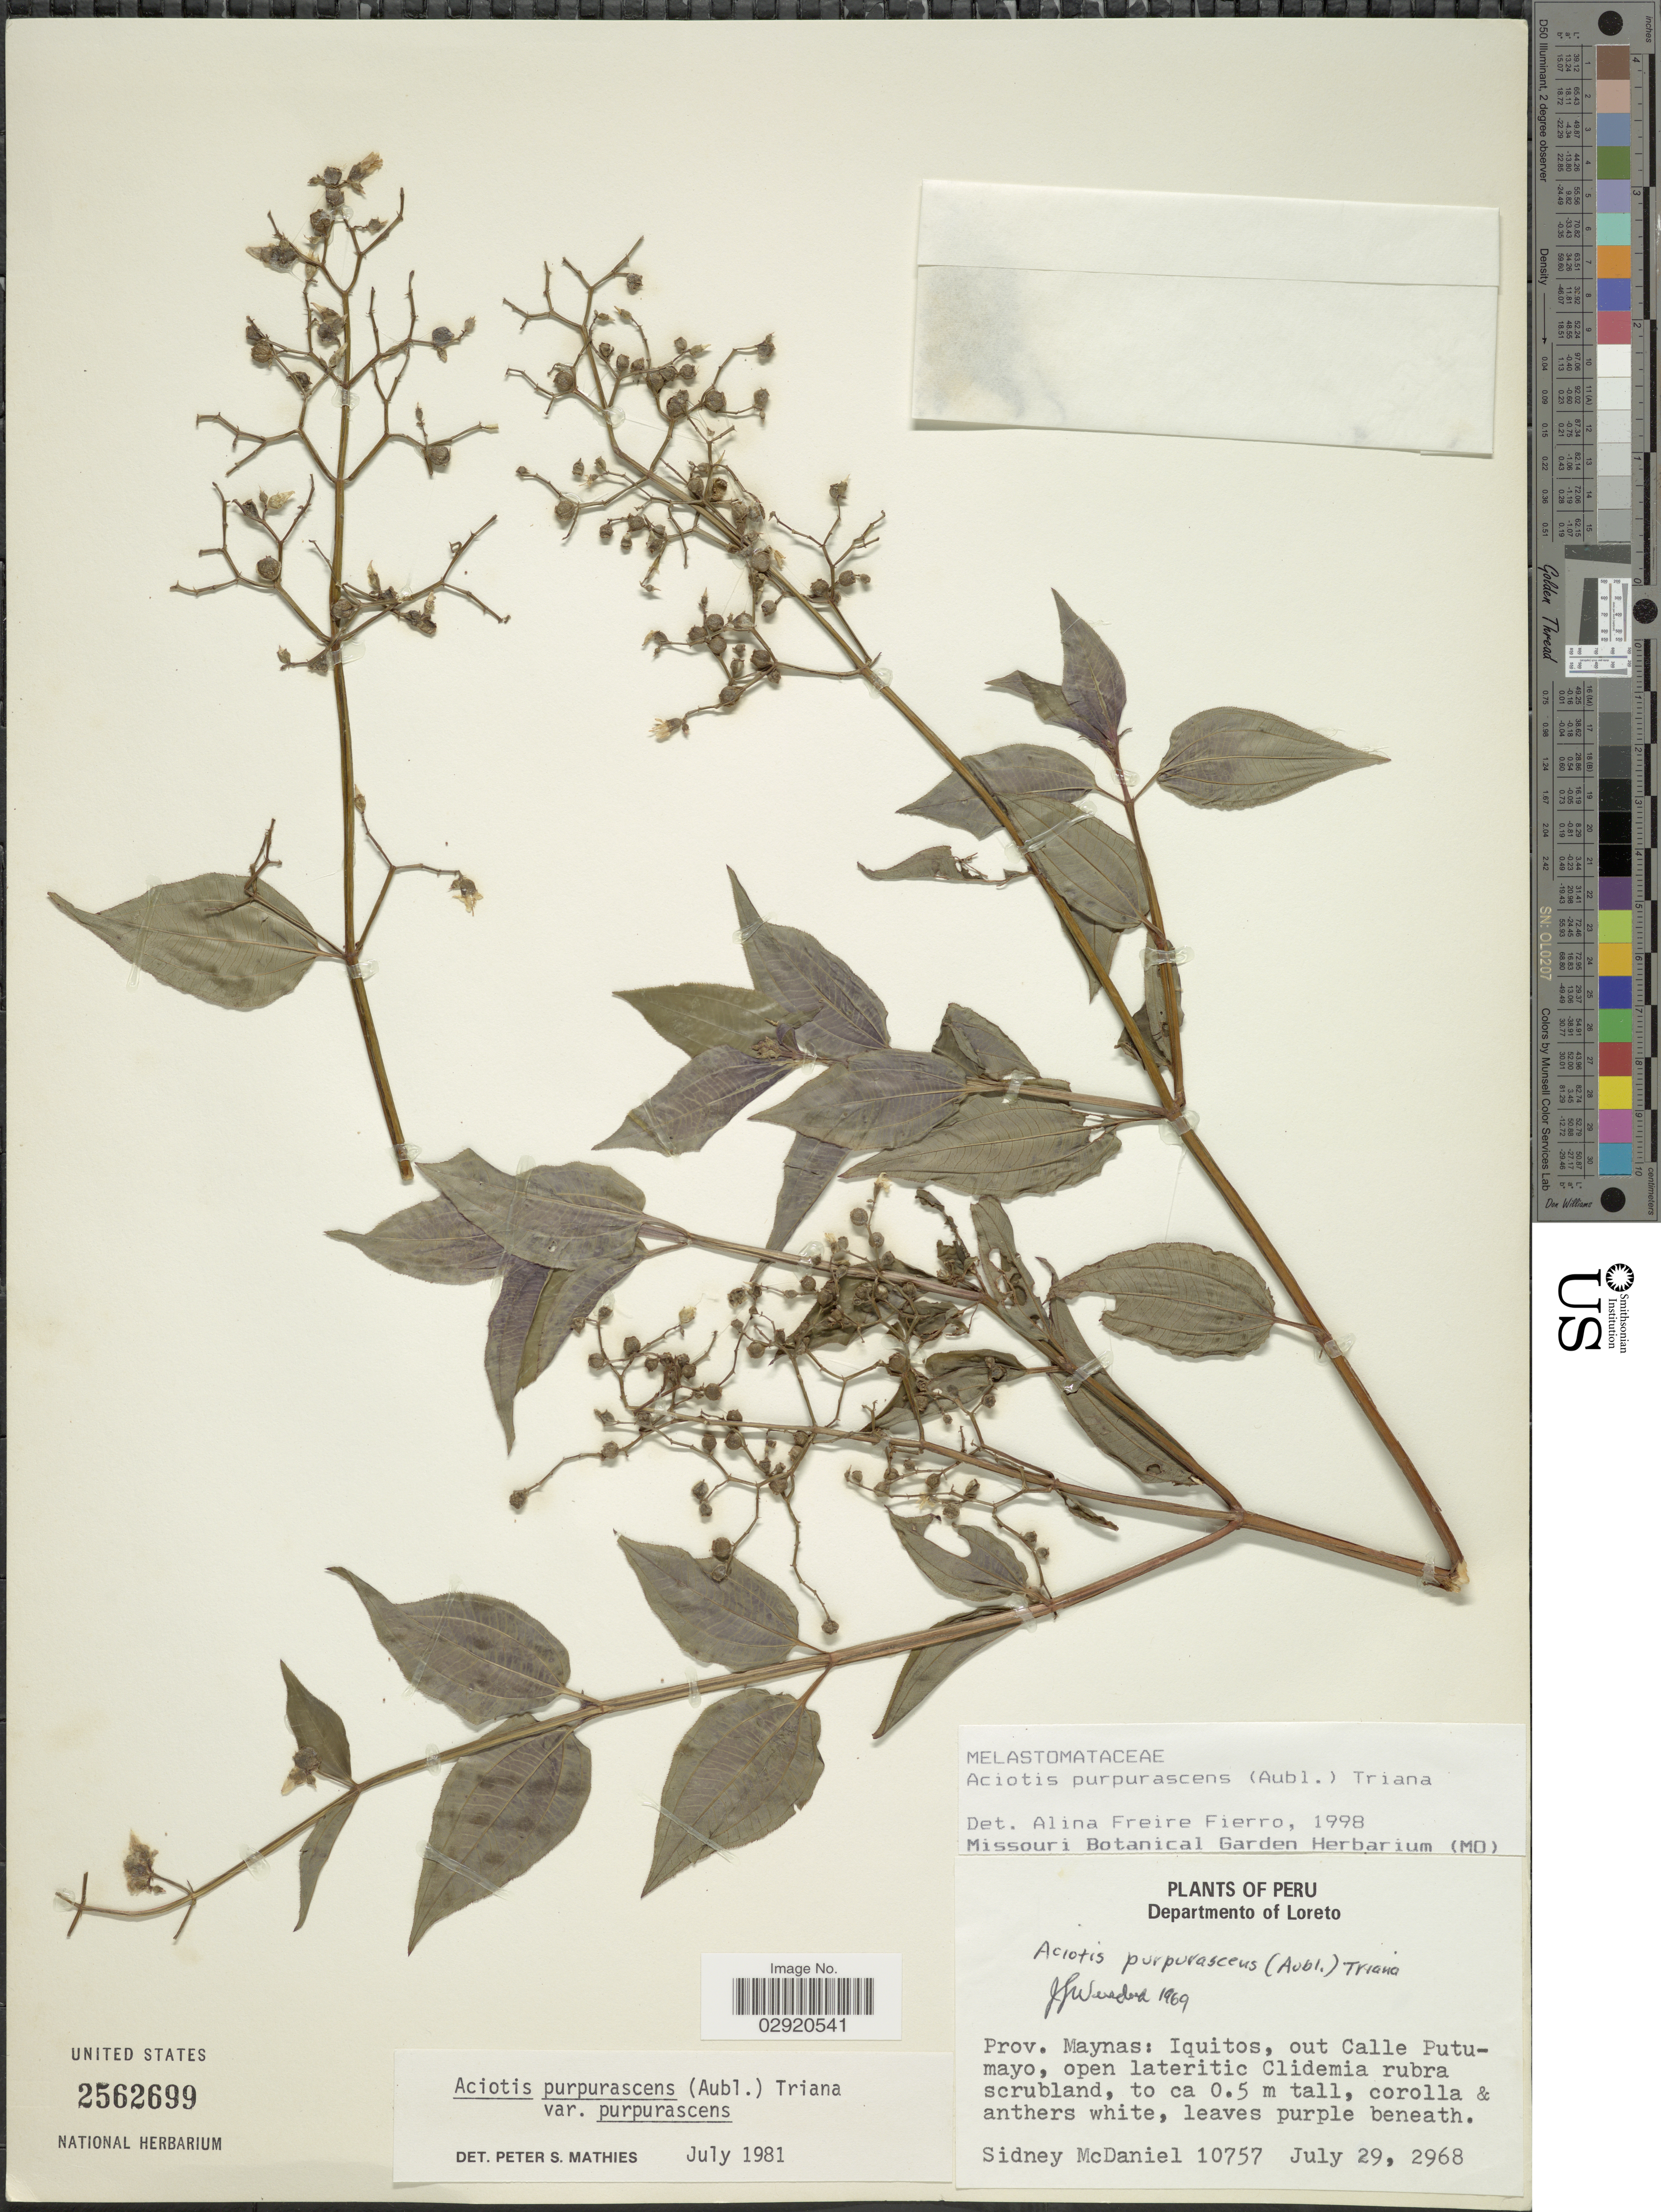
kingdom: Plantae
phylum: Tracheophyta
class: Magnoliopsida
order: Myrtales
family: Melastomataceae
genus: Aciotis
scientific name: Aciotis purpurascens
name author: (Aubl.) Triana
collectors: S. McDaniel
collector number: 10757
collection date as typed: July 29, 2968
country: Peru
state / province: Loreto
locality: Departmento of Loreto. Prov. Maynas: Iquitos, out Calle Putumayo.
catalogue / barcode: US 2562699